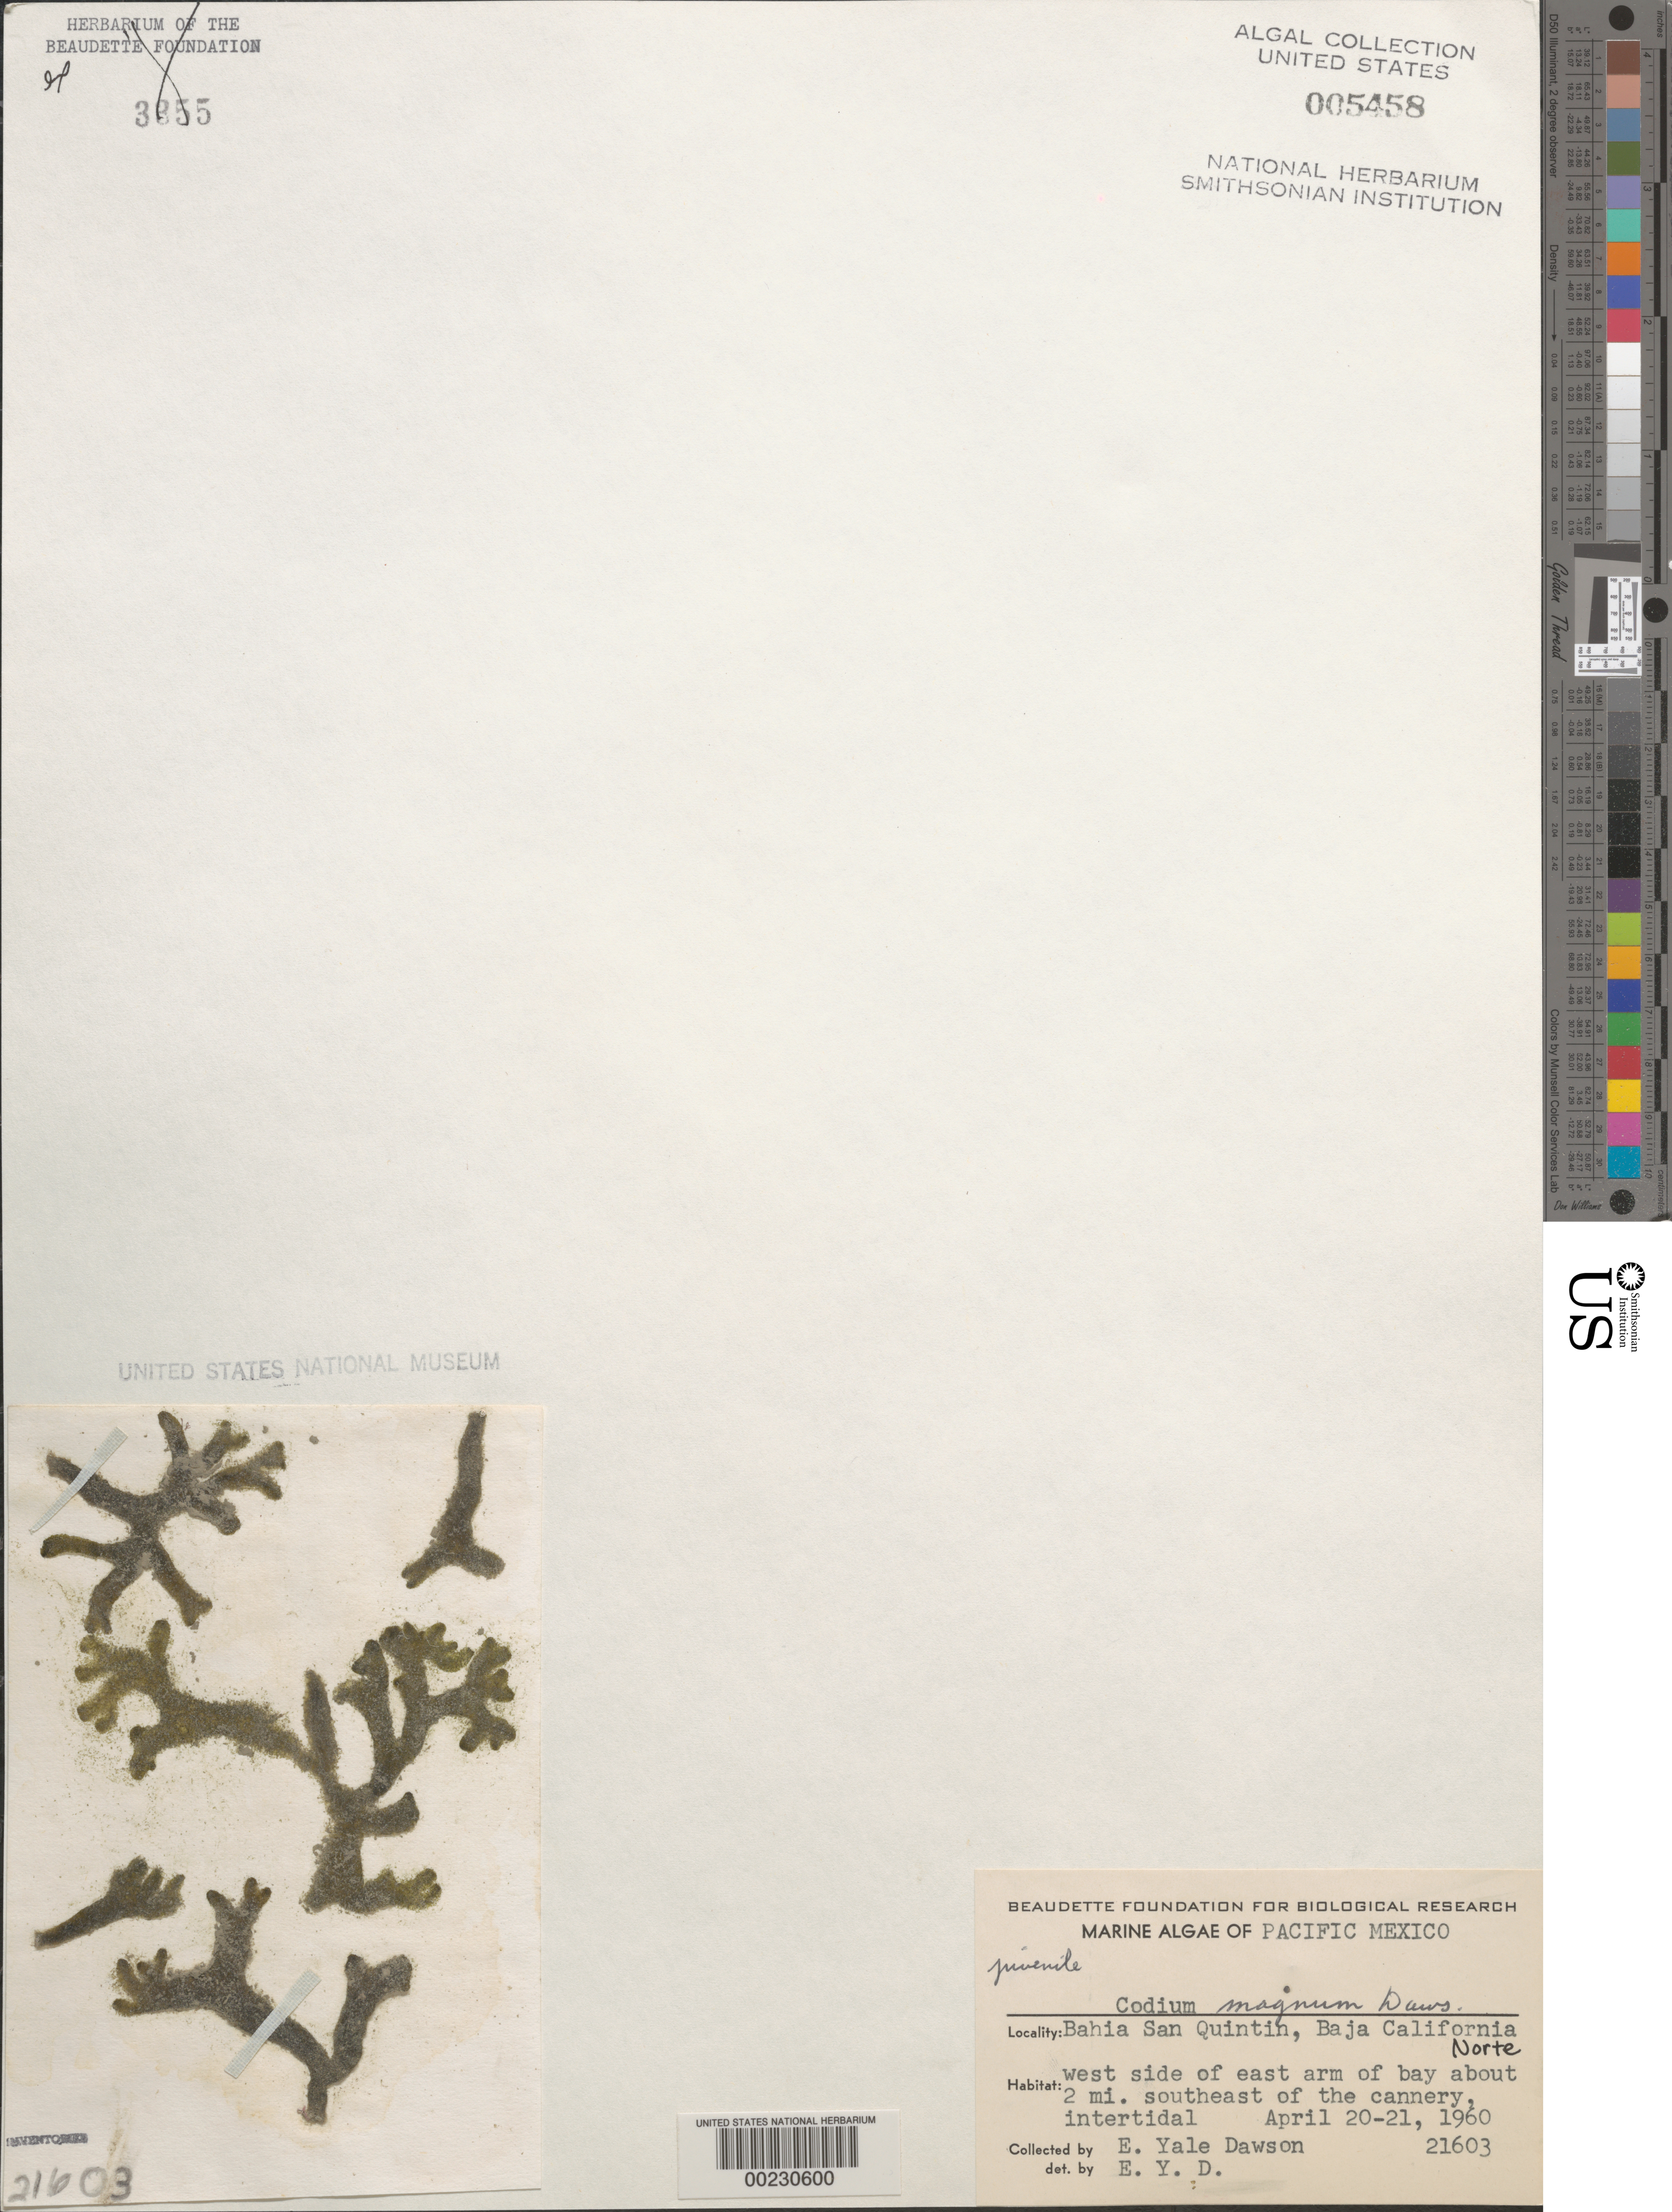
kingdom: Plantae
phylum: Chlorophyta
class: Ulvophyceae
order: Bryopsidales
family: Codiaceae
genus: Codium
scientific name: Codium amplivesiculatum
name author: Setch. & N.L. Gardner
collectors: E. Y. Dawson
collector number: EYD 21603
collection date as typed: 20 Apr 1960 TO 21 Apr 1960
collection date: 1960-04-20/1960-04-21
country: Mexico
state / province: Baja California Norte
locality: Bahia San Quintin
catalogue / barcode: US 5458